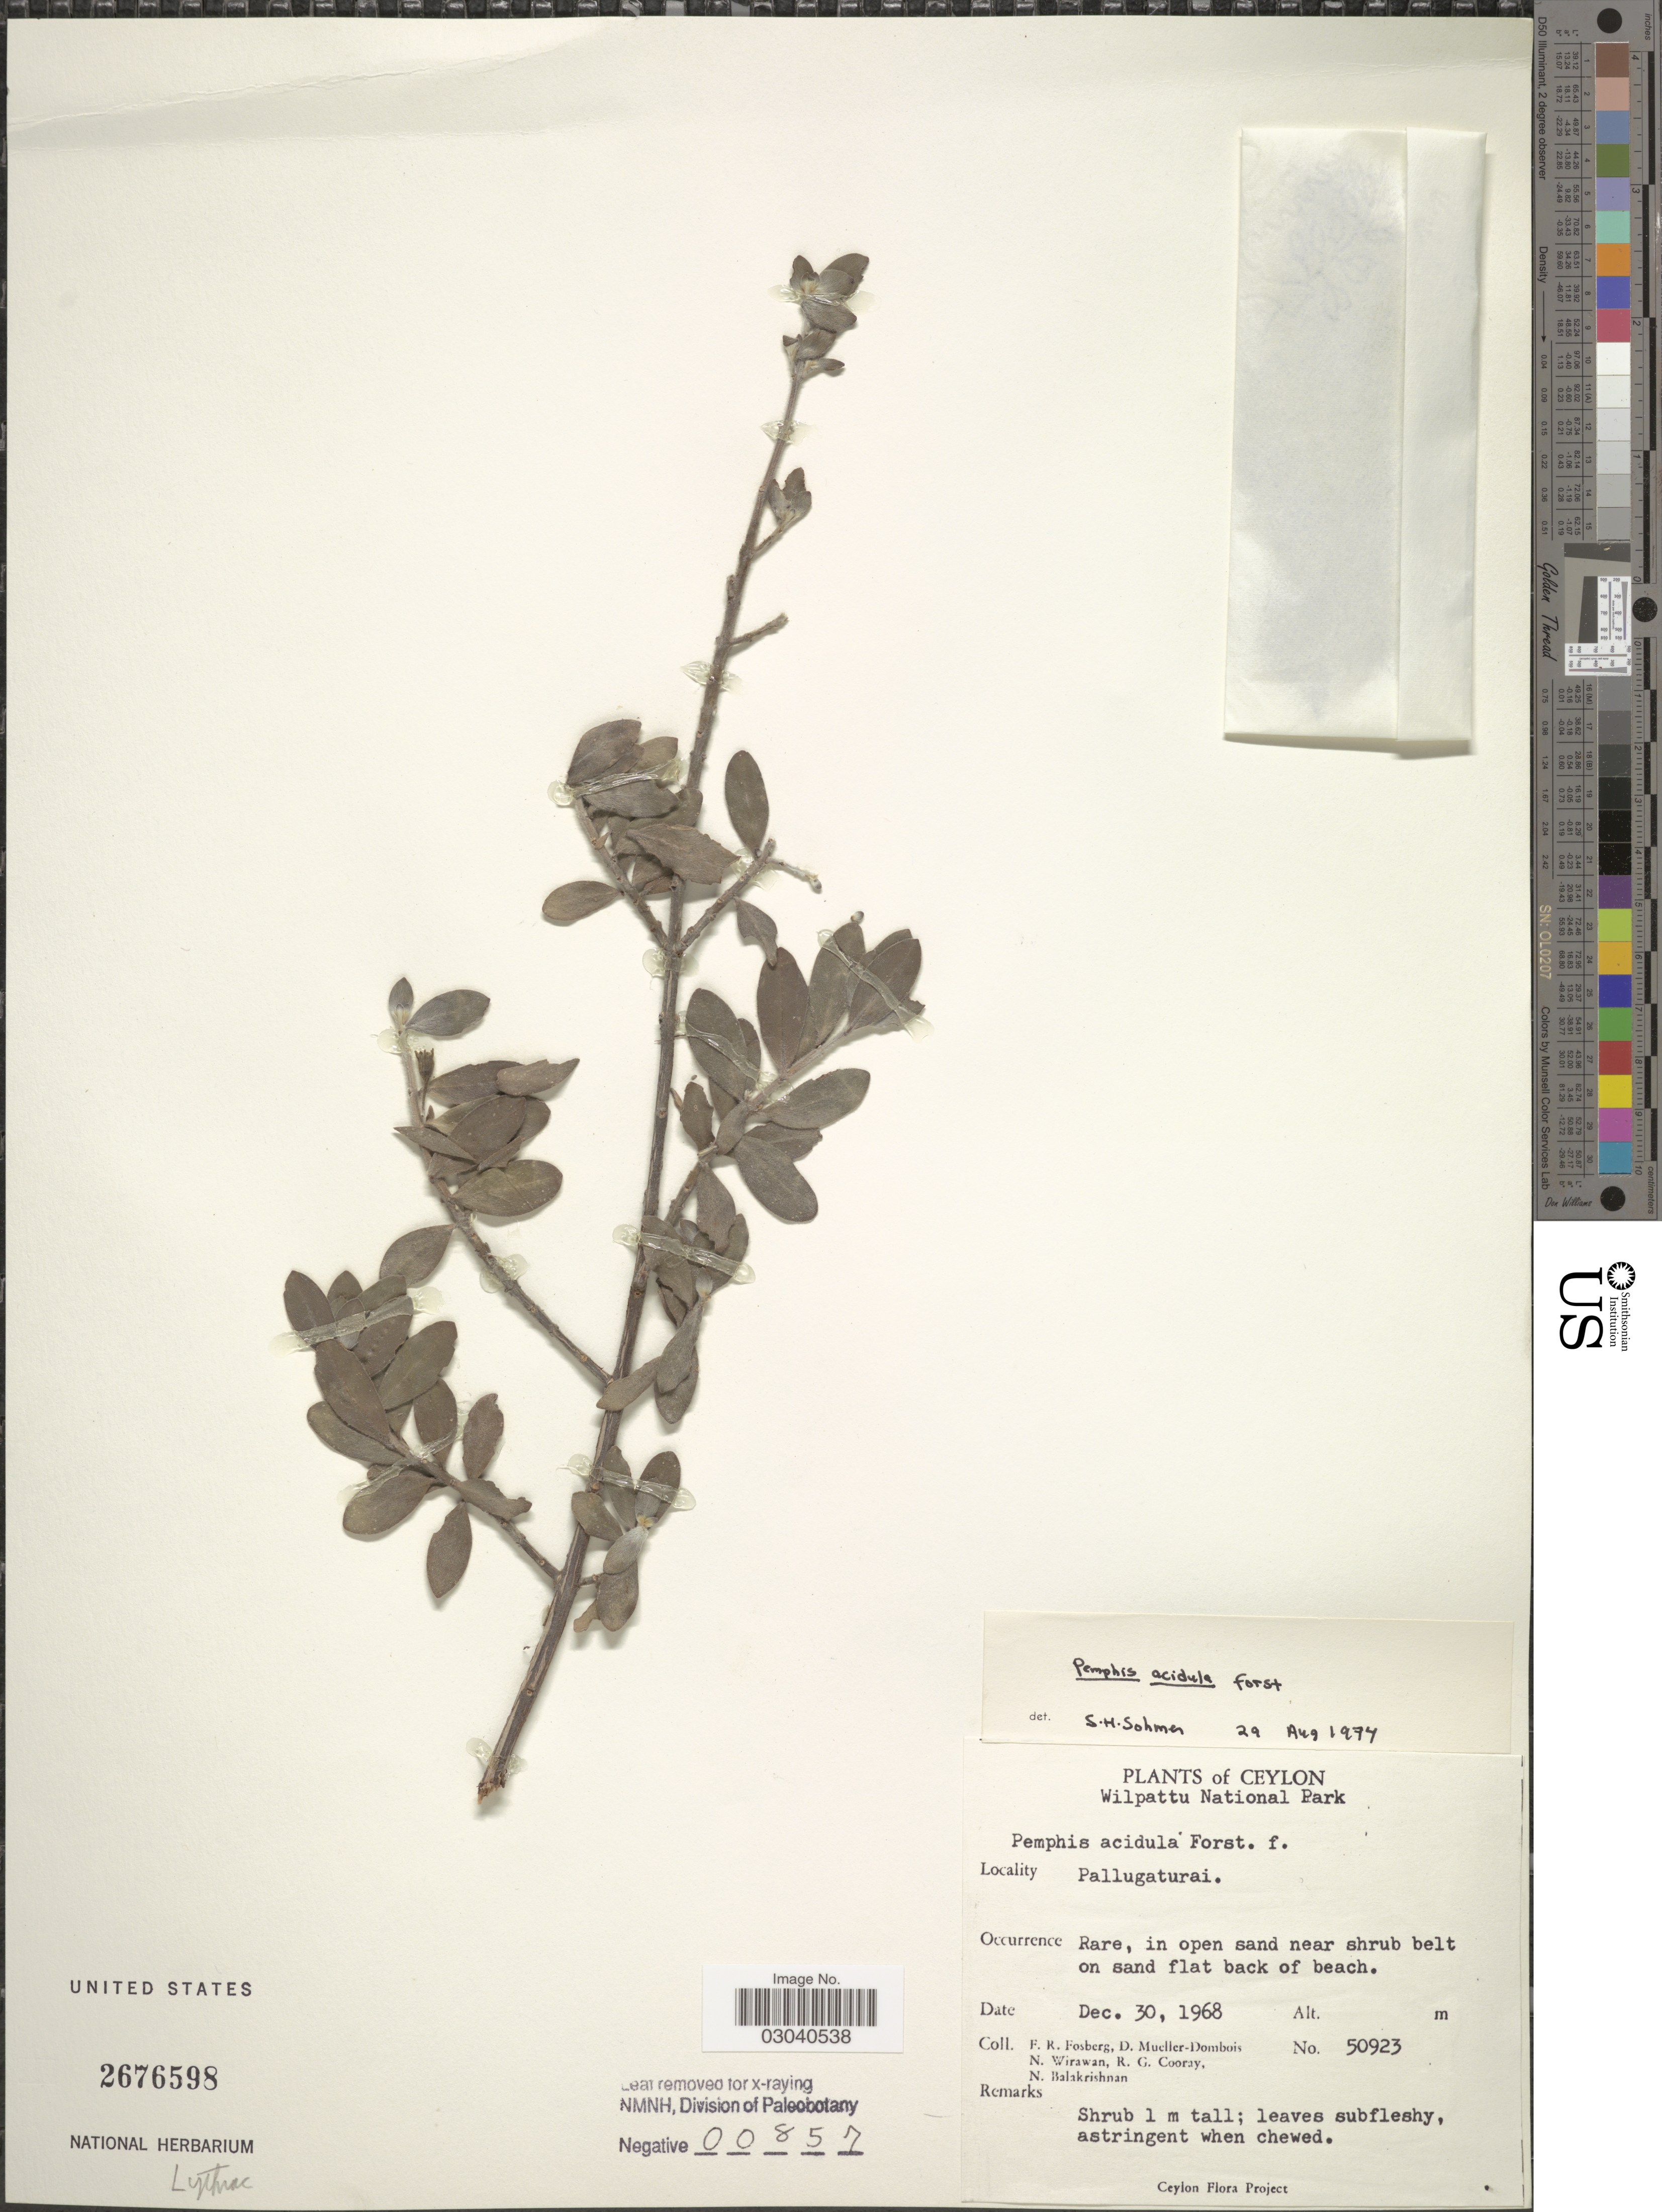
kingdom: Plantae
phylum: Tracheophyta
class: Magnoliopsida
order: Myrtales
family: Lythraceae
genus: Pemphis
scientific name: Pemphis acidula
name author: J.R. Forst. & G. Forst.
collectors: F. R. Fosberg, D. Mueller-Dombois, N. Wirawan, R. Cooray & N. Balakrishnan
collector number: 50923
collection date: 1968-12-30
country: Sri Lanka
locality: Ceylon. Wilpattu National Park. Pallugaturai.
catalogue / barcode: US 2676598